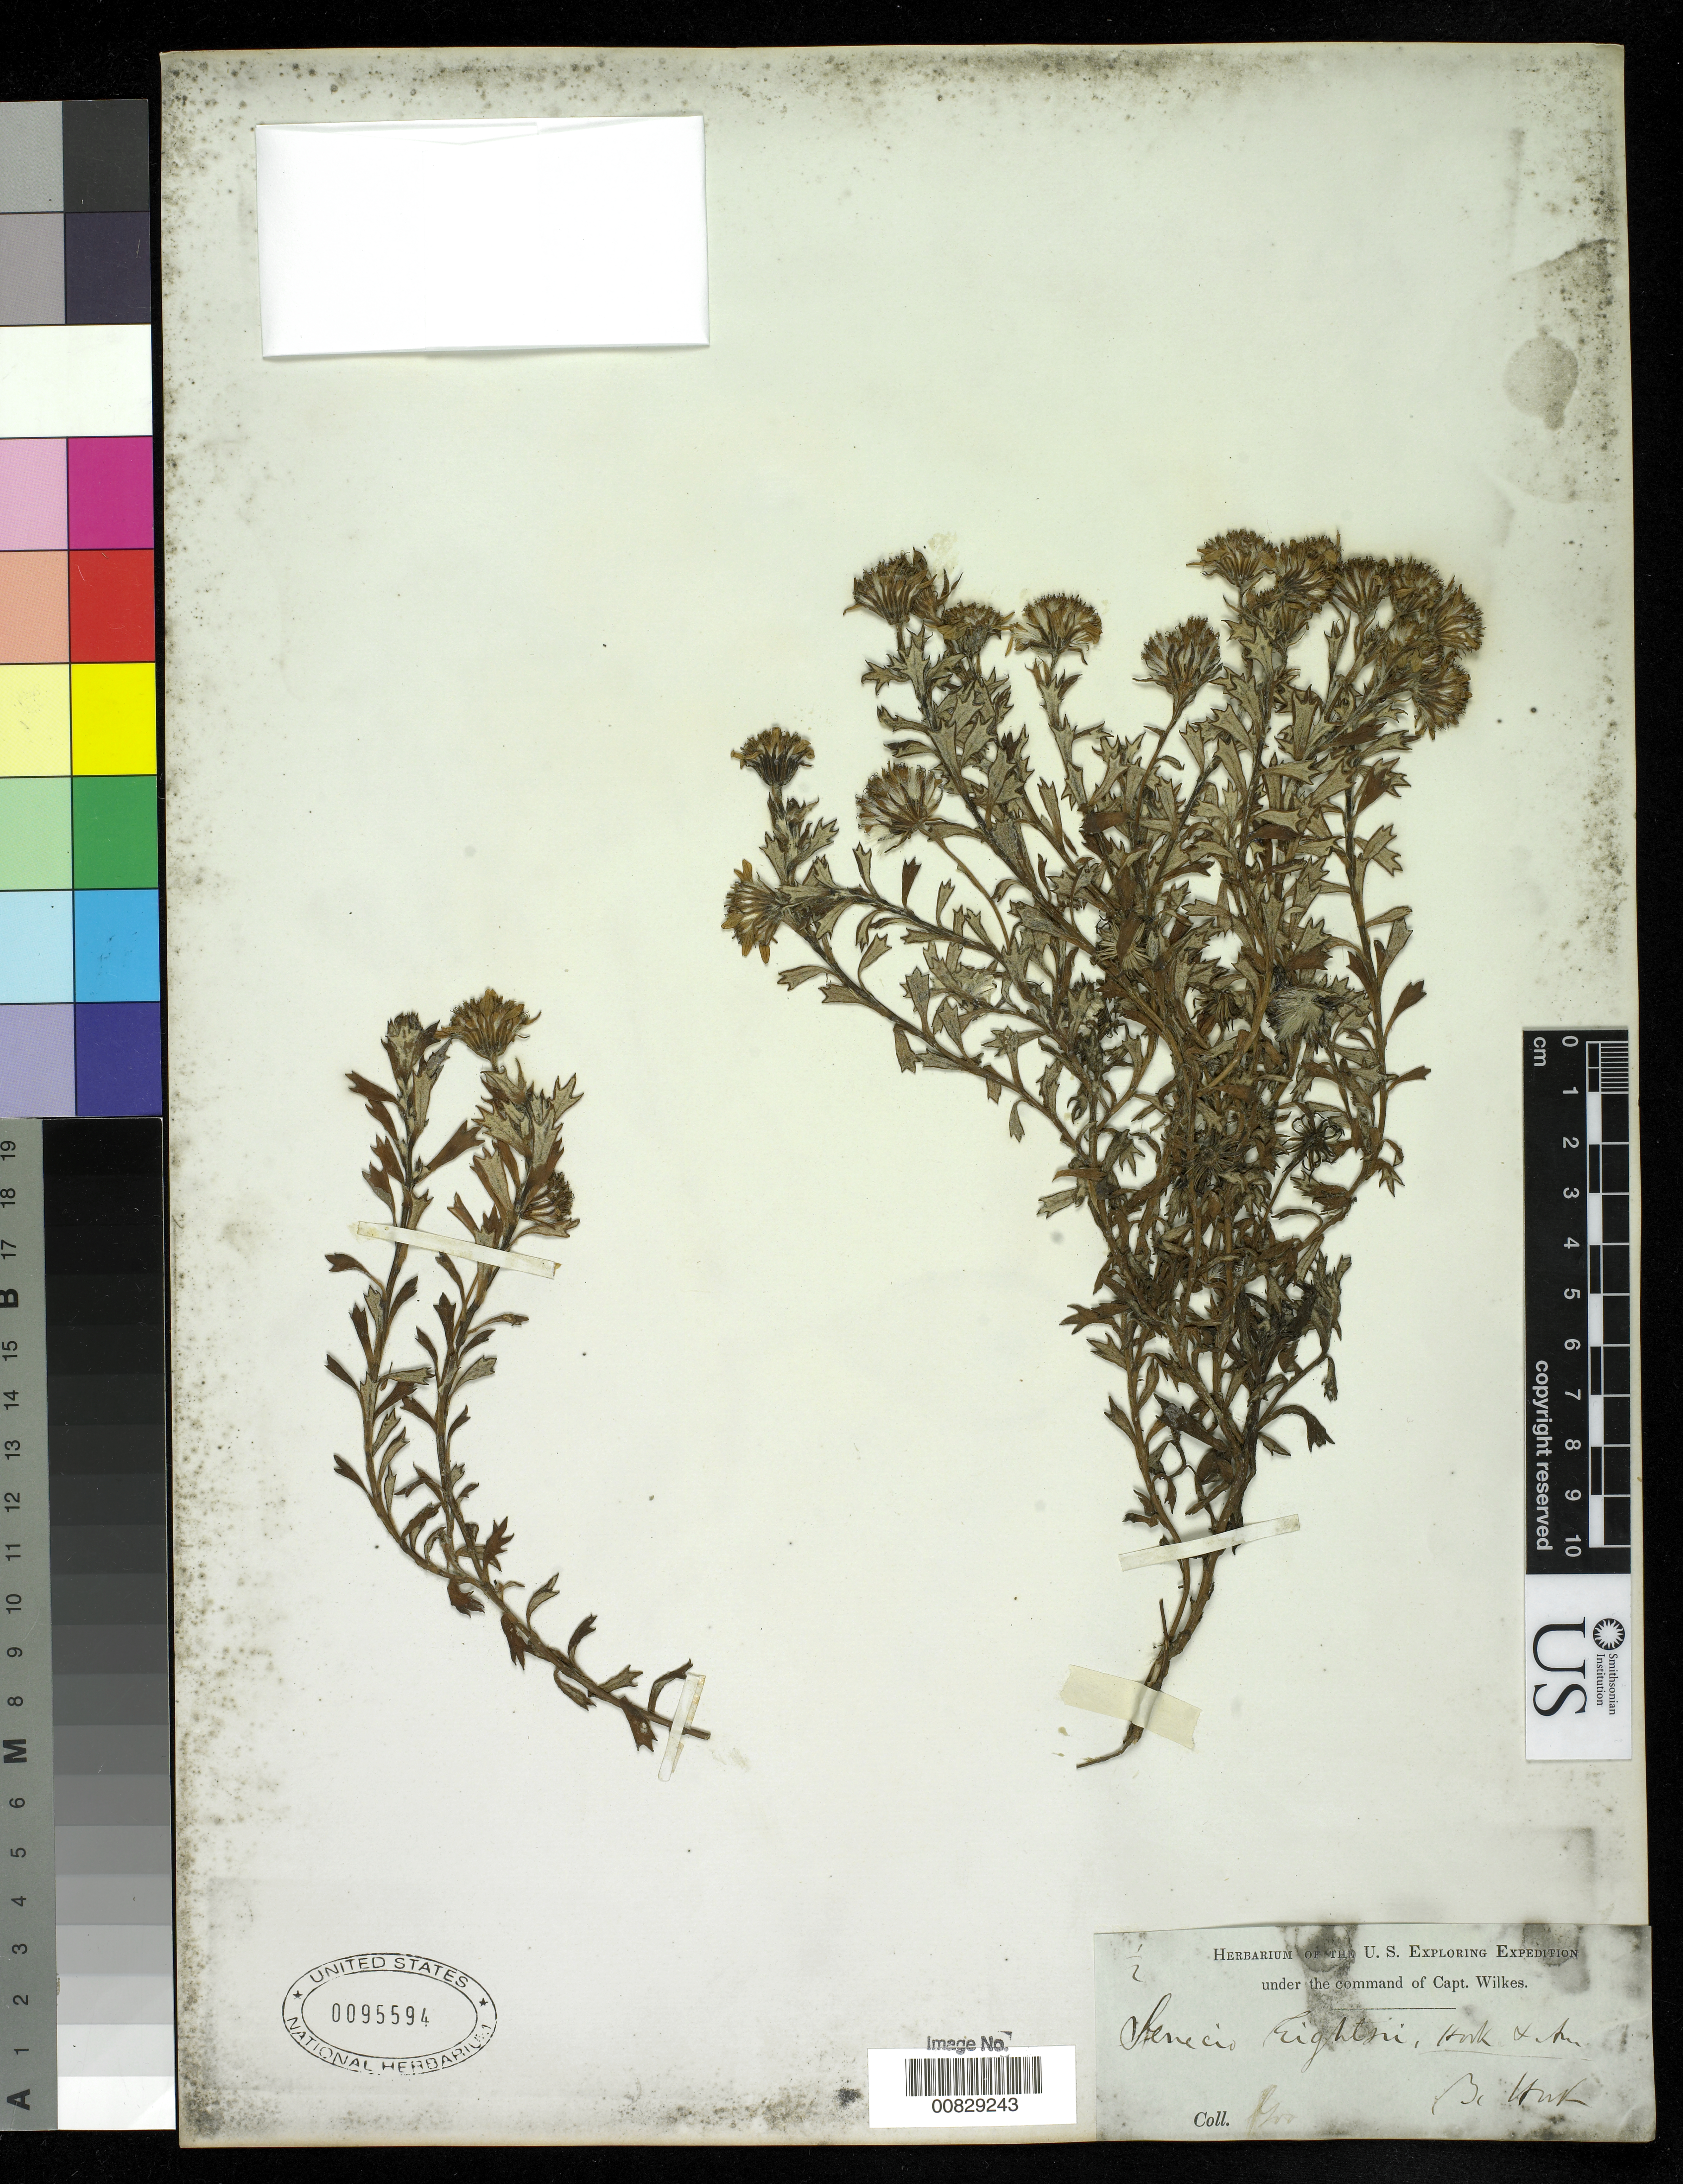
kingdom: Plantae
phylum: Tracheophyta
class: Magnoliopsida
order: Asterales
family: Asteraceae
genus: Senecio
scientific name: Senecio eightsii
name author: Hook. & Arn.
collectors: Wilkes Explor. Exped.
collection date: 1838/1842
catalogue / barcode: US 95594